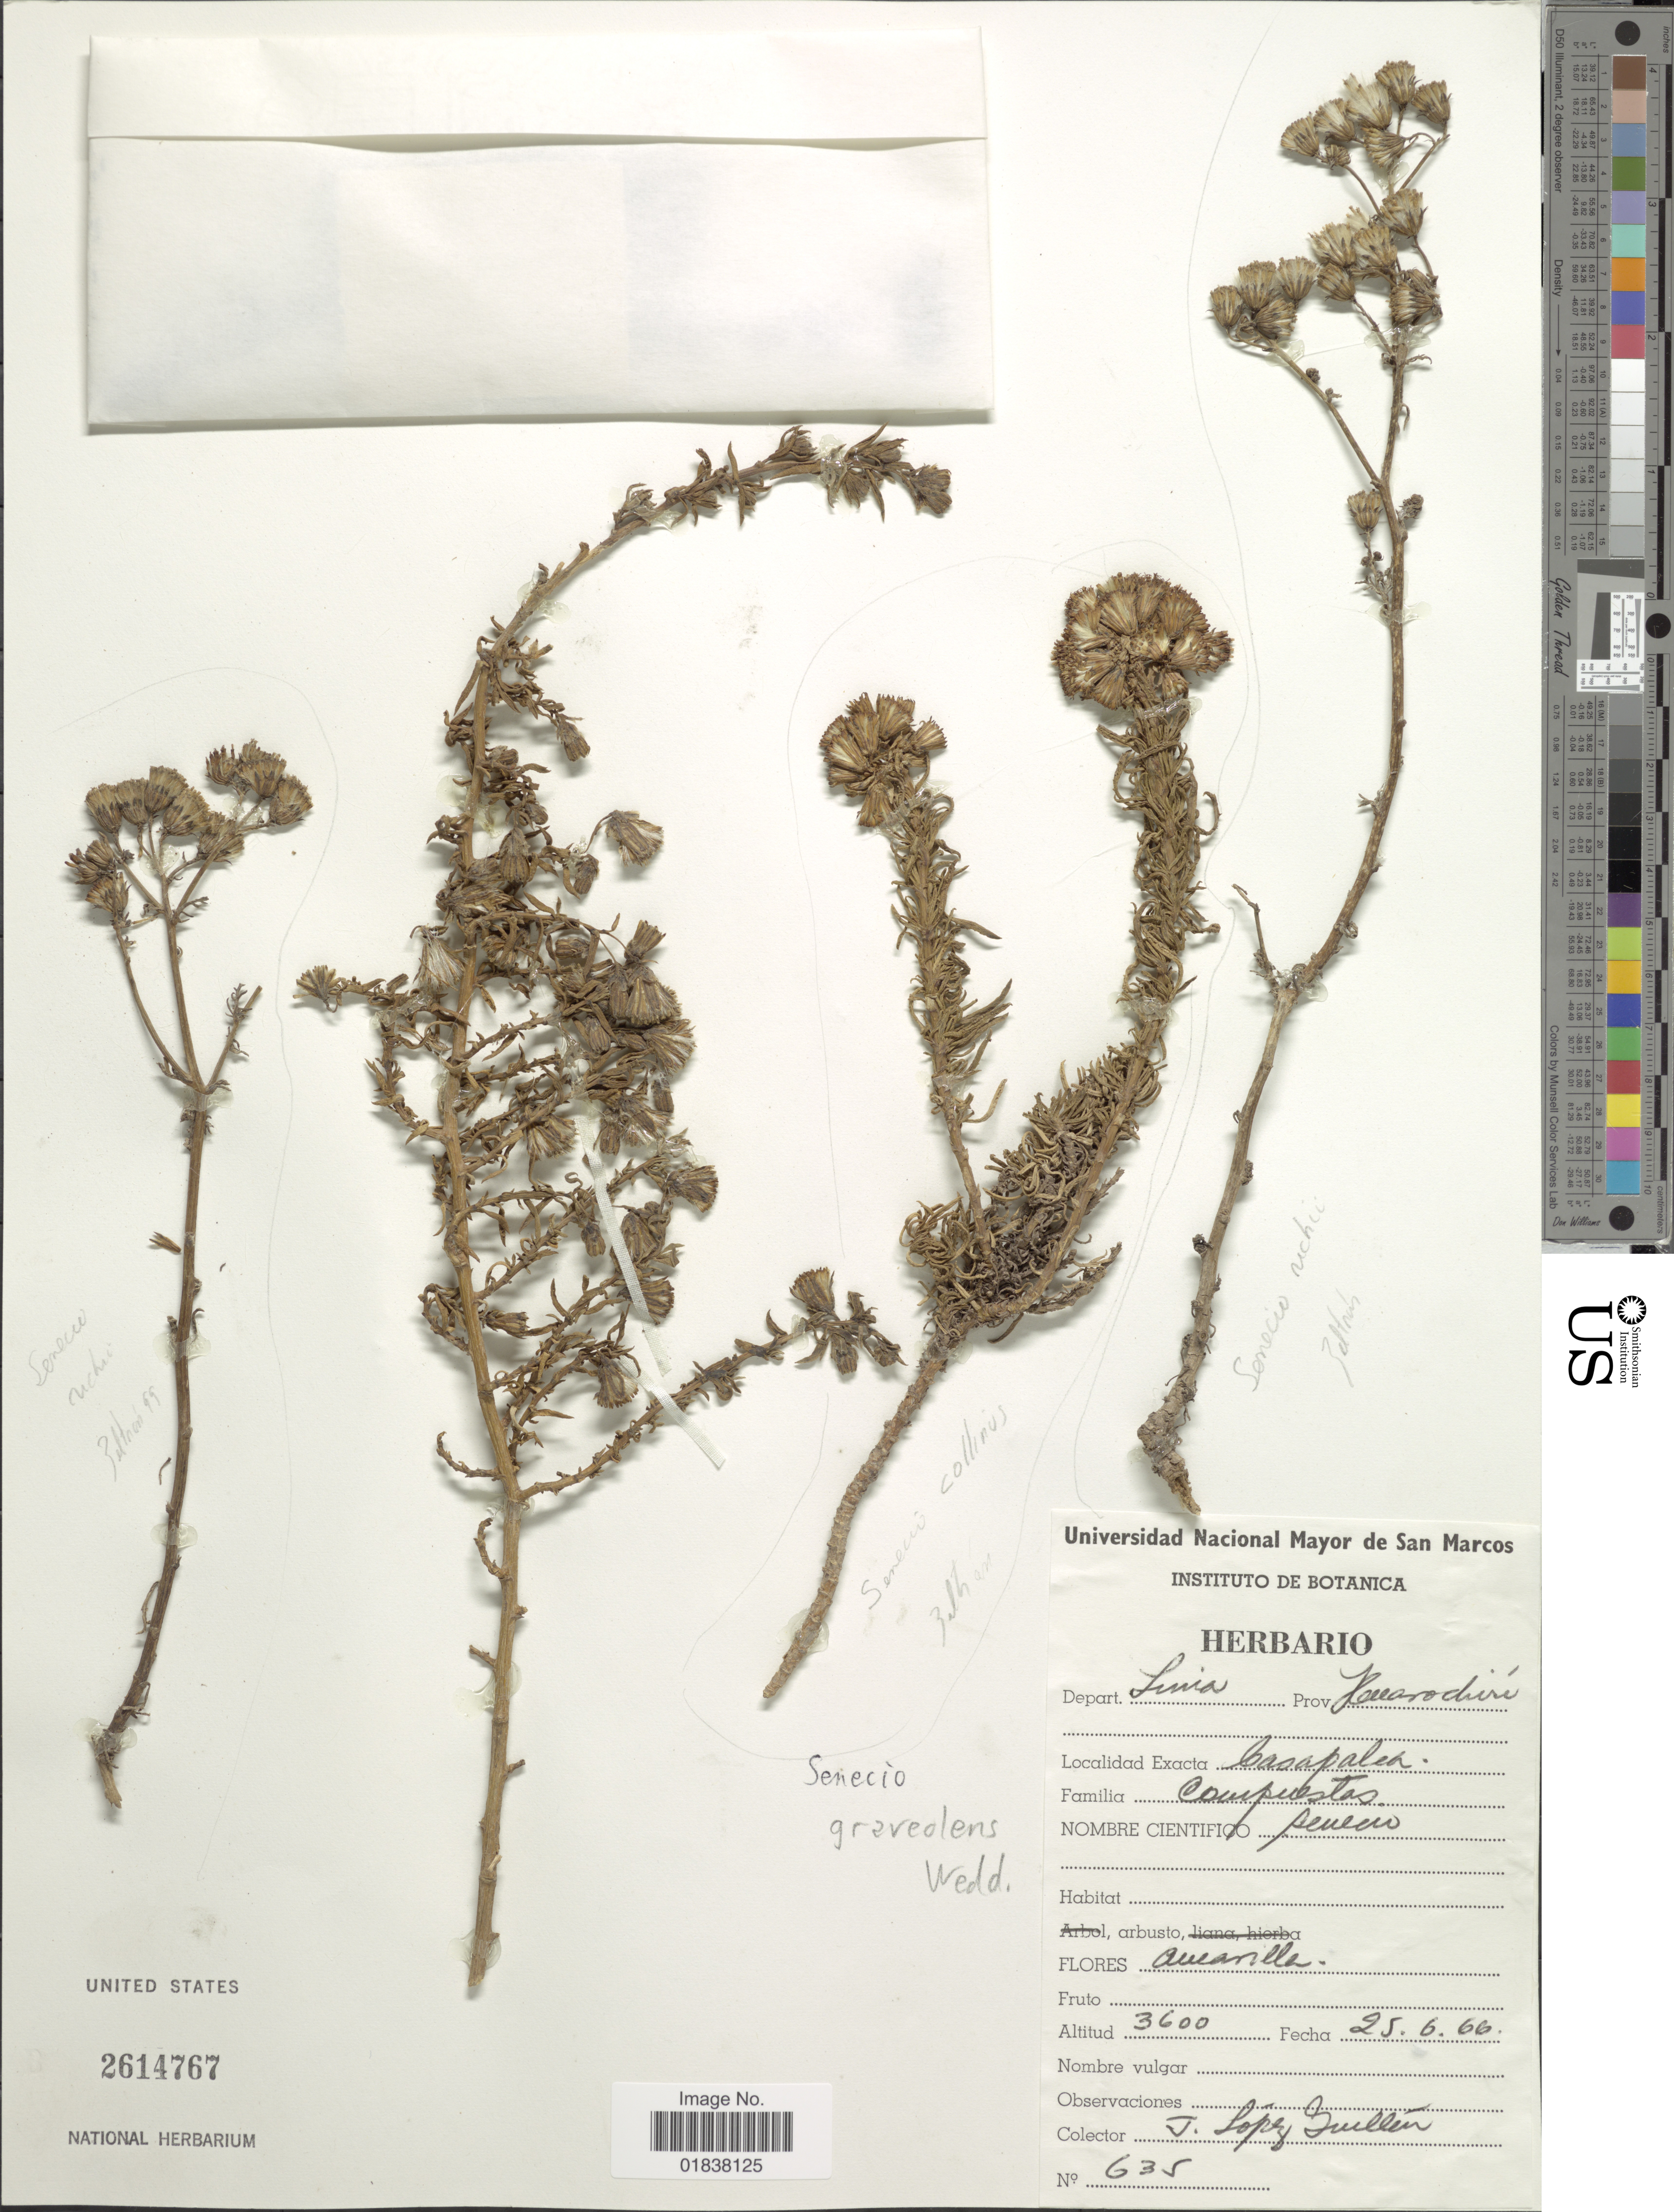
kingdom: Plantae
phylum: Tracheophyta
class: Magnoliopsida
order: Asterales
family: Asteraceae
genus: Senecio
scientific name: Senecio nutans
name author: Sch. Bip.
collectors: J. López Guillén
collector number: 635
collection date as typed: Transcribed d/m/y: 25/6/66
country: Peru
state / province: Lima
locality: Casapalca, Prov. Huarochirí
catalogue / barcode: US 2614767